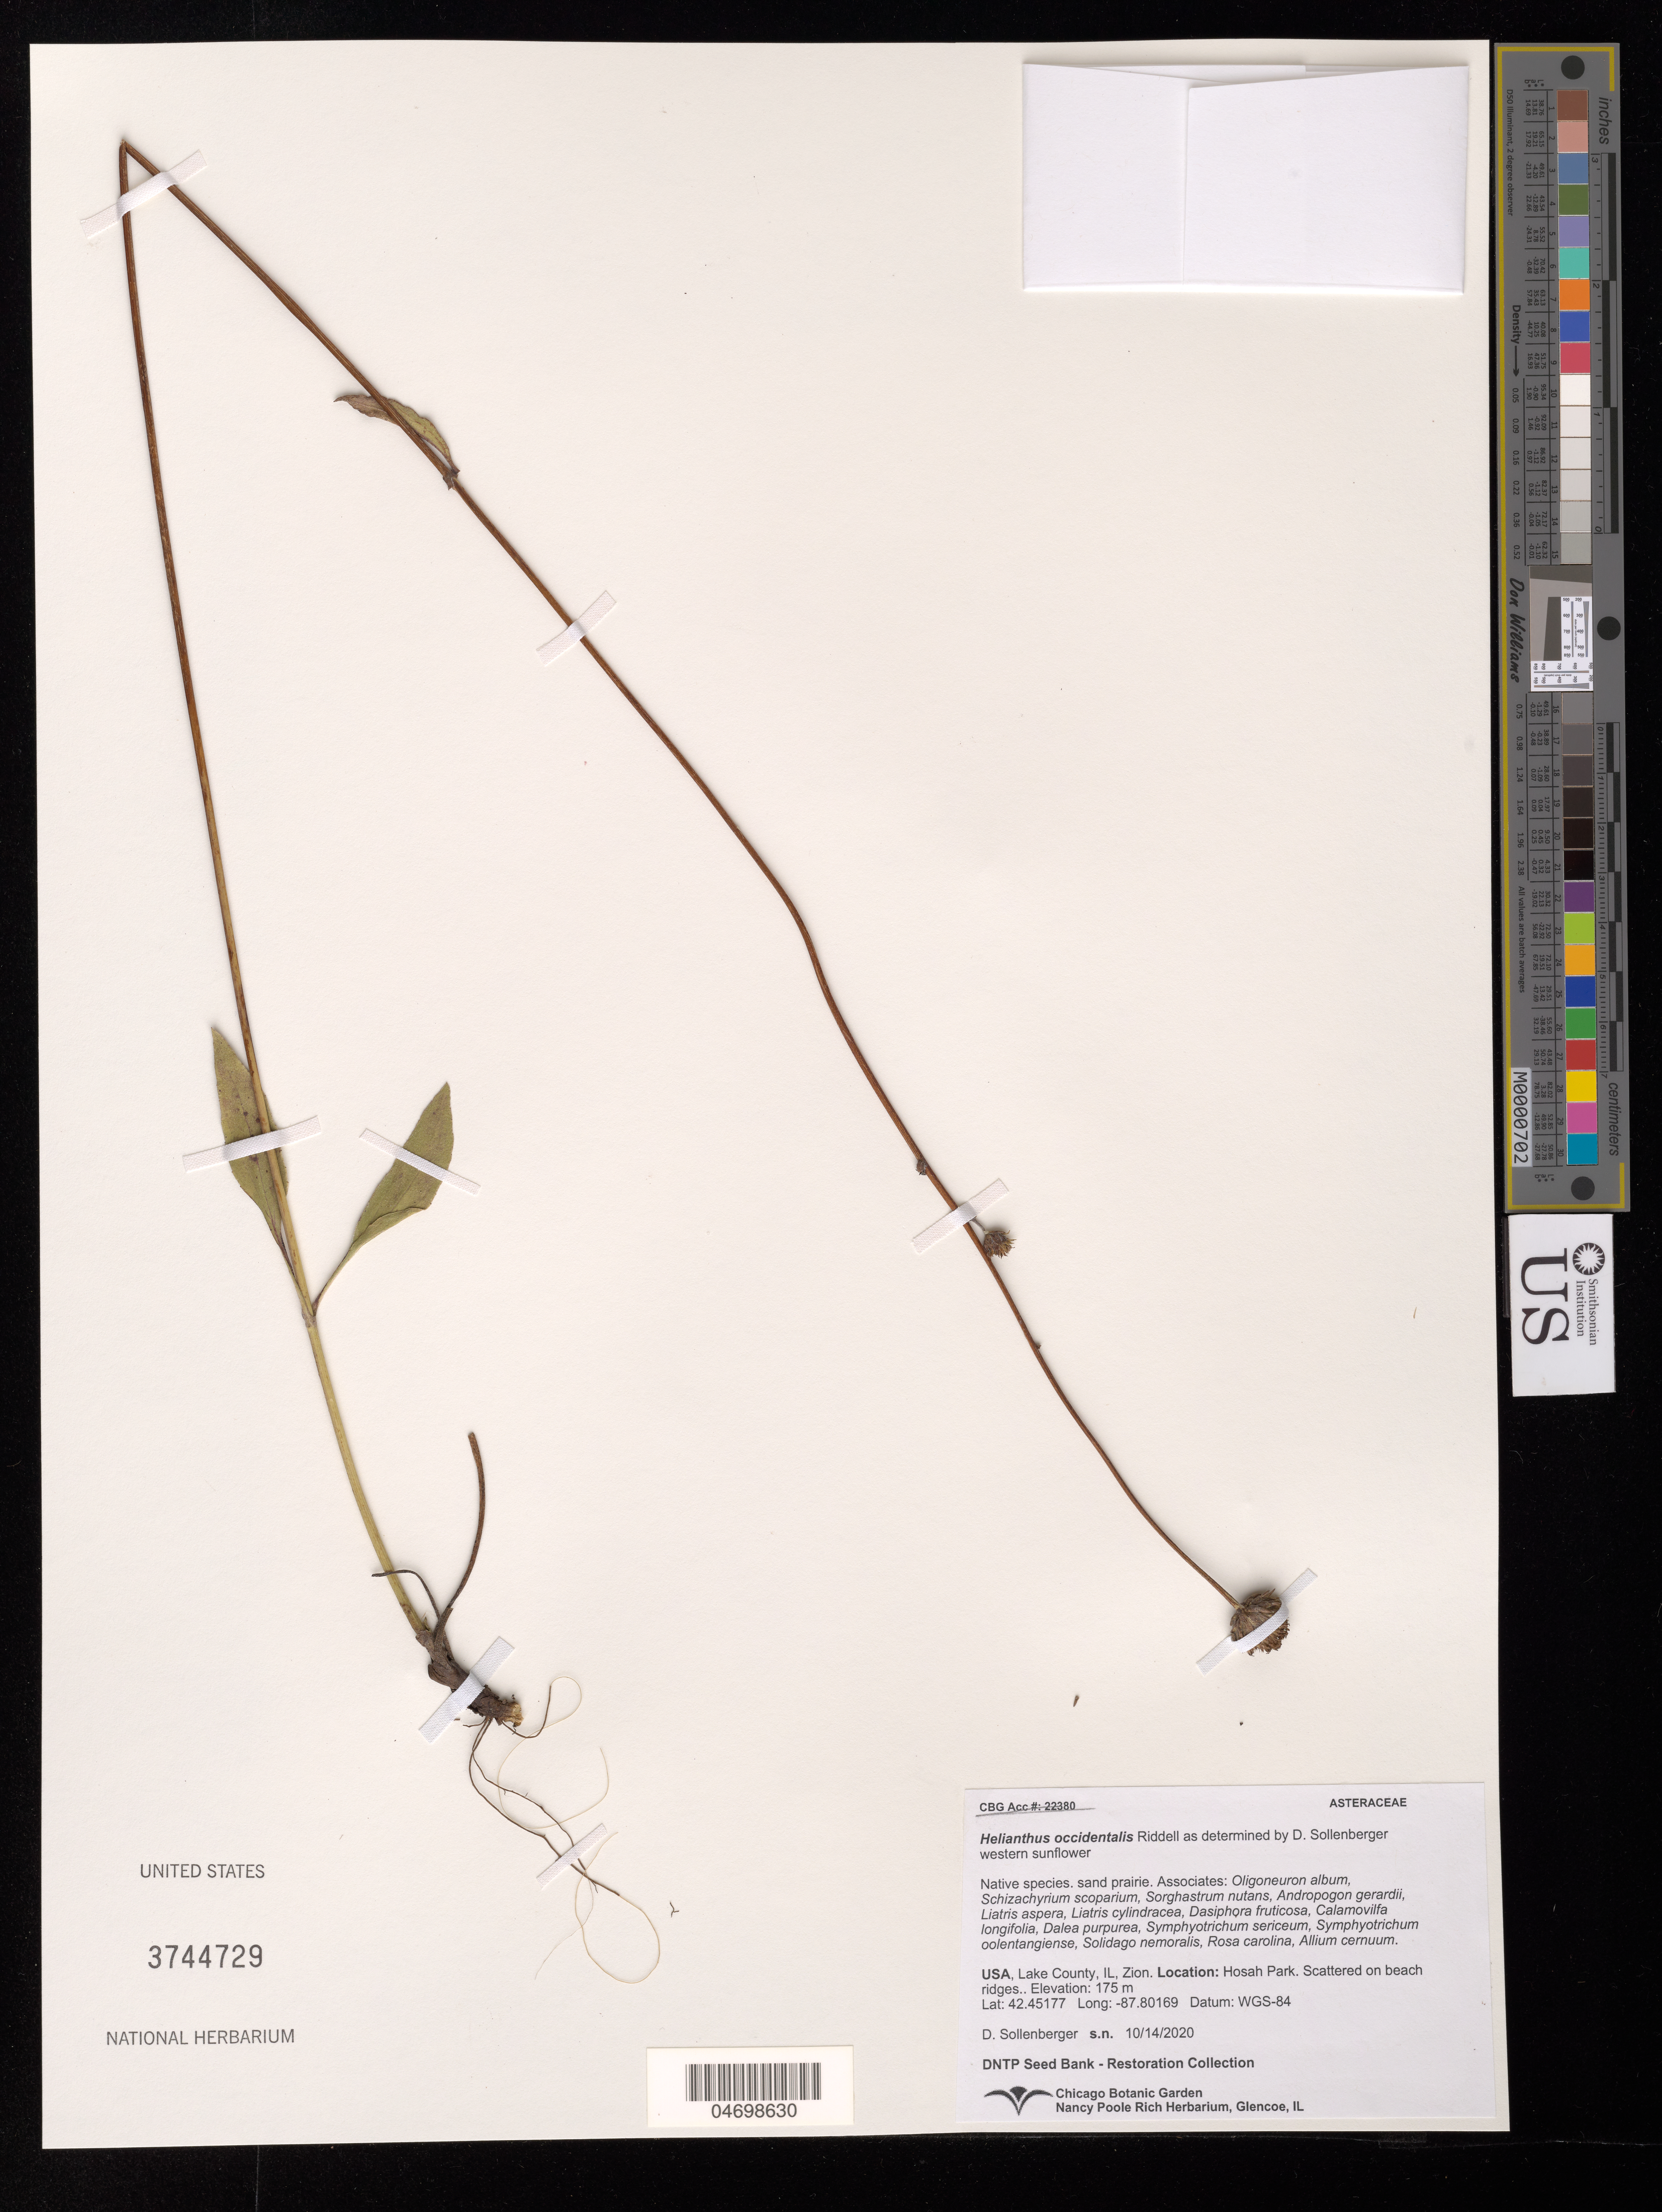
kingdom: Plantae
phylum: Tracheophyta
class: Magnoliopsida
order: Asterales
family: Asteraceae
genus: Helianthus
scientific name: Helianthus occidentalis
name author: Riddell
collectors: D. Sollenberger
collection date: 2020-10-14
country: United States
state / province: Illinois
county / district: Lake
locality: Zion. Hosah Park, beach ridges.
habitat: Sand prairie. With Liatris aspera, Dalea purpurea, Solidago nemoralis, Rosa carolina, etc.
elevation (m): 175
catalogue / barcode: US 3744729